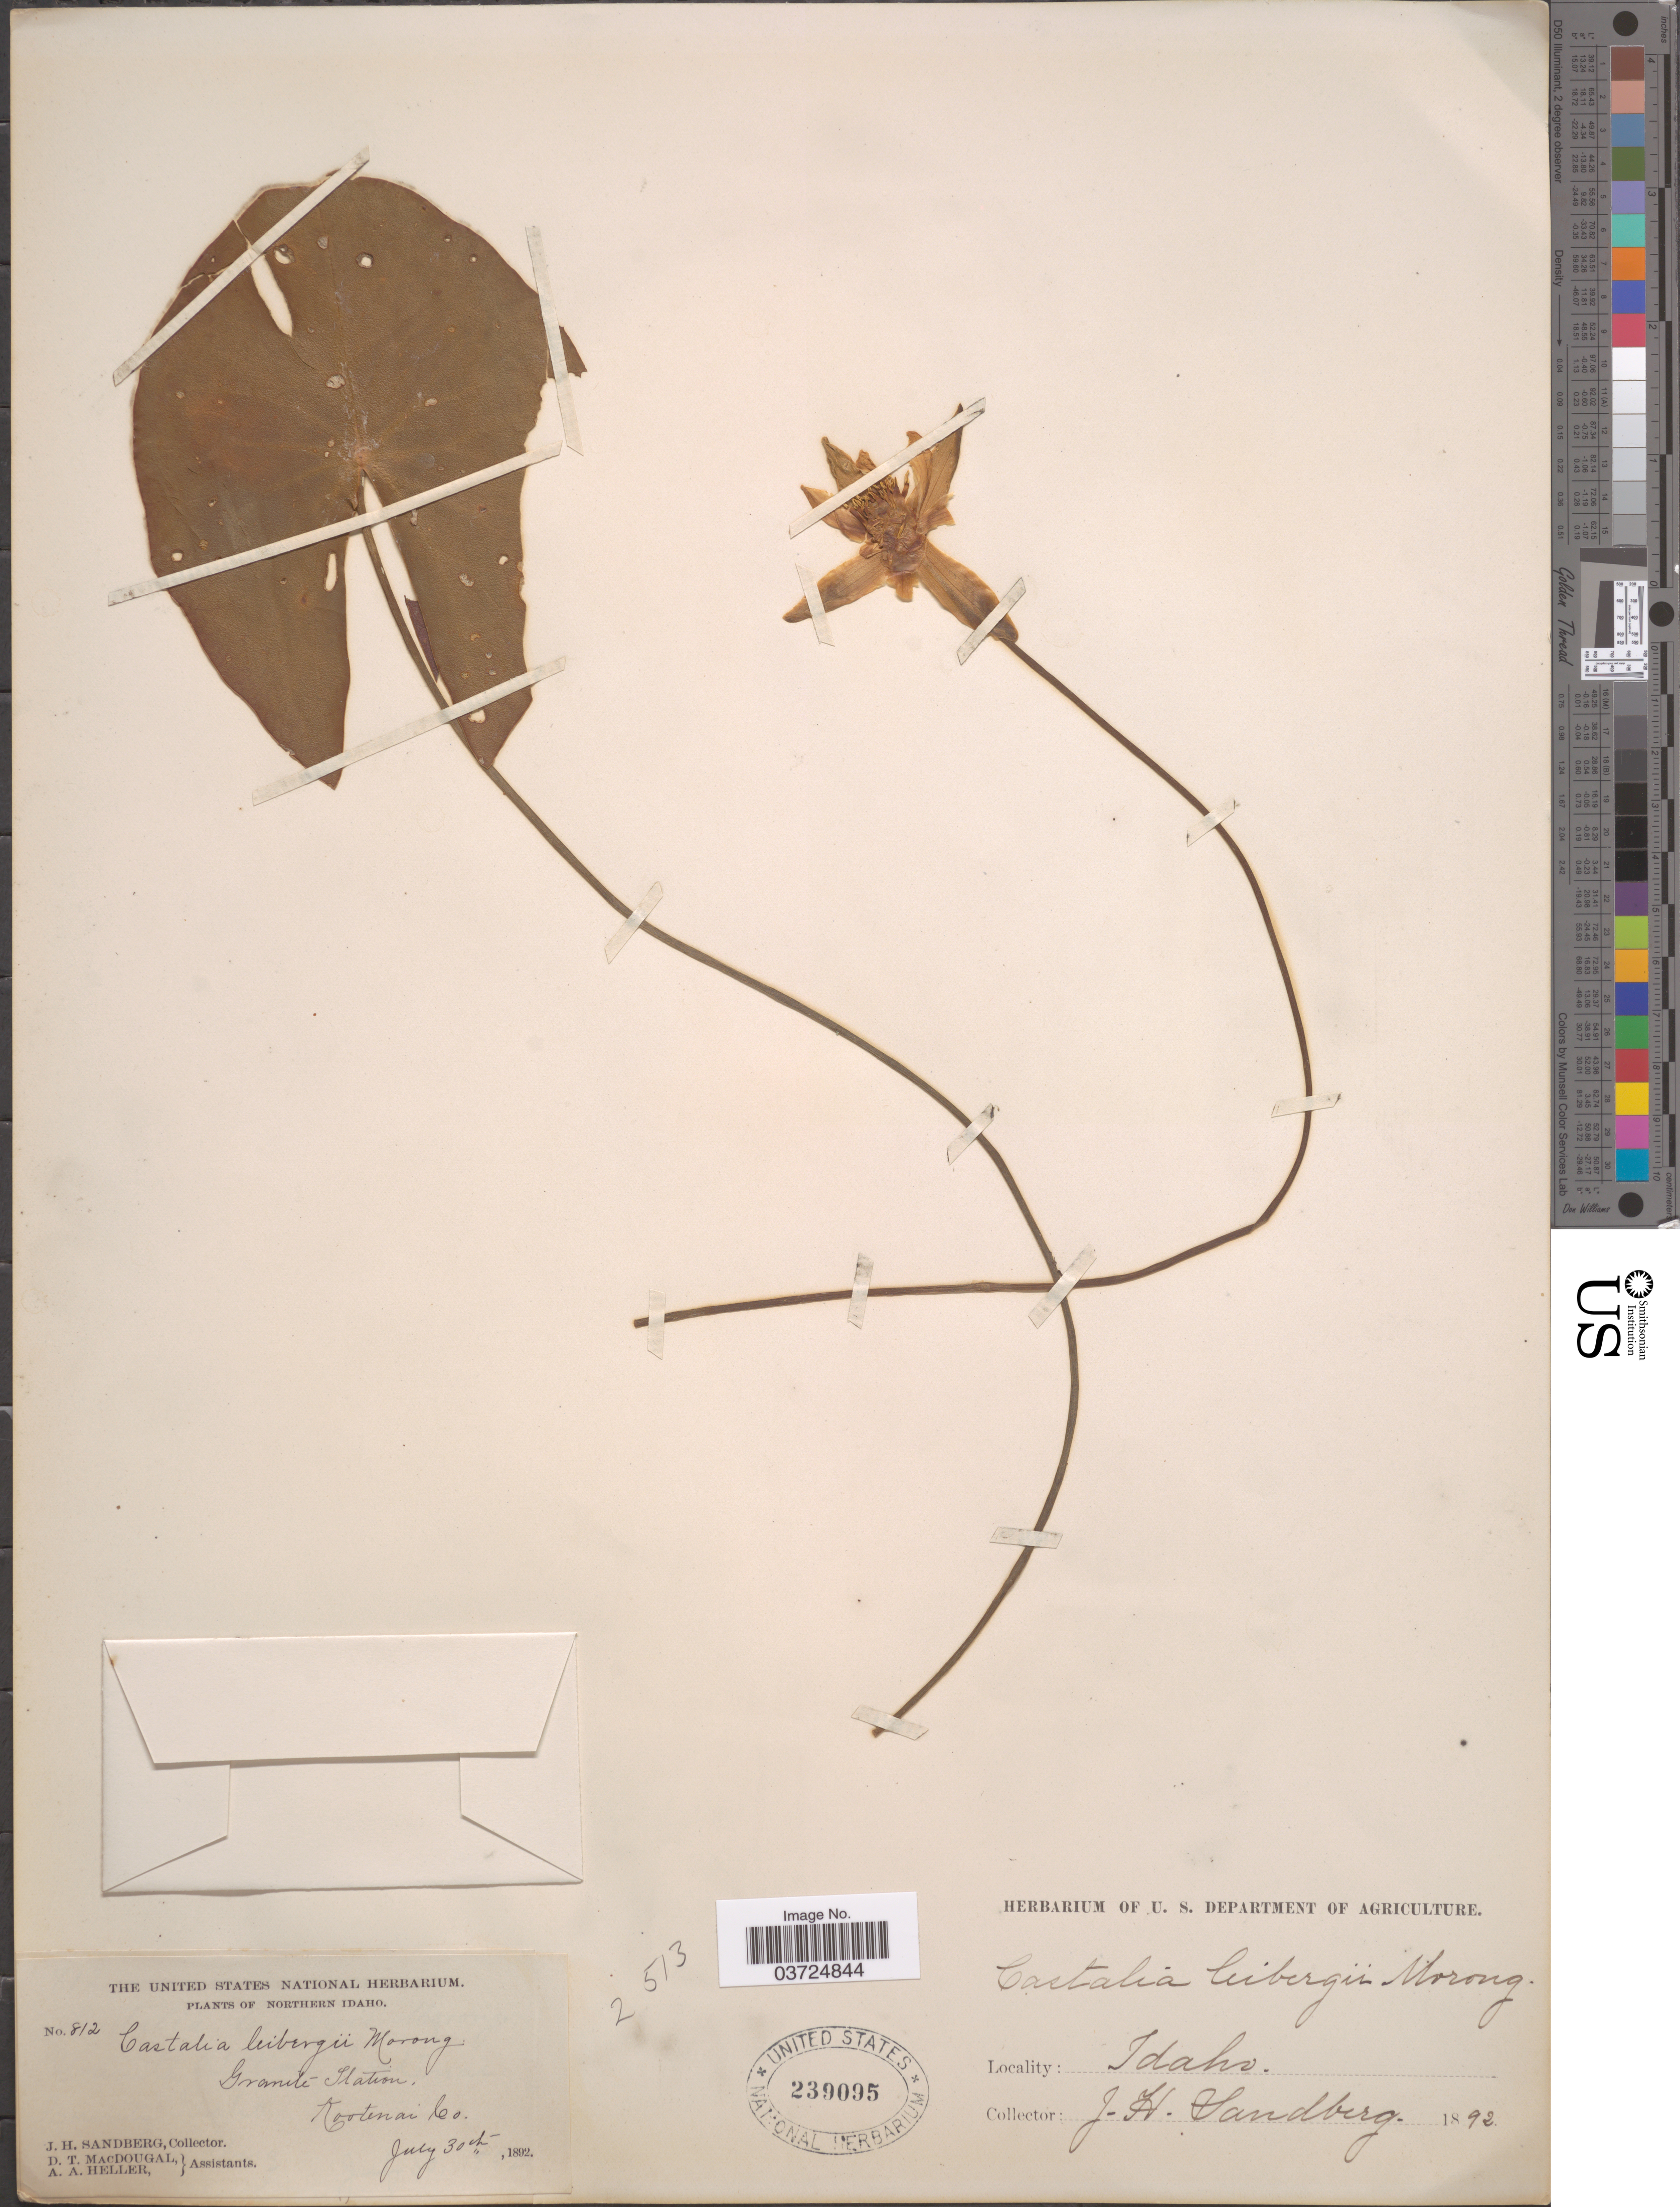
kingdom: Plantae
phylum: Tracheophyta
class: Magnoliopsida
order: Nymphaeales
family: Nymphaeaceae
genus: Nymphaea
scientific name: Nymphaea leibergii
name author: Morong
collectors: J. H. Sandberg, D. T. MacDougal & A. A. Heller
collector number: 812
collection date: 1892-07-30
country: United States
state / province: Idaho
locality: Northern Idaho. Granite Station. Kootenai Co.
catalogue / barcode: US 239095